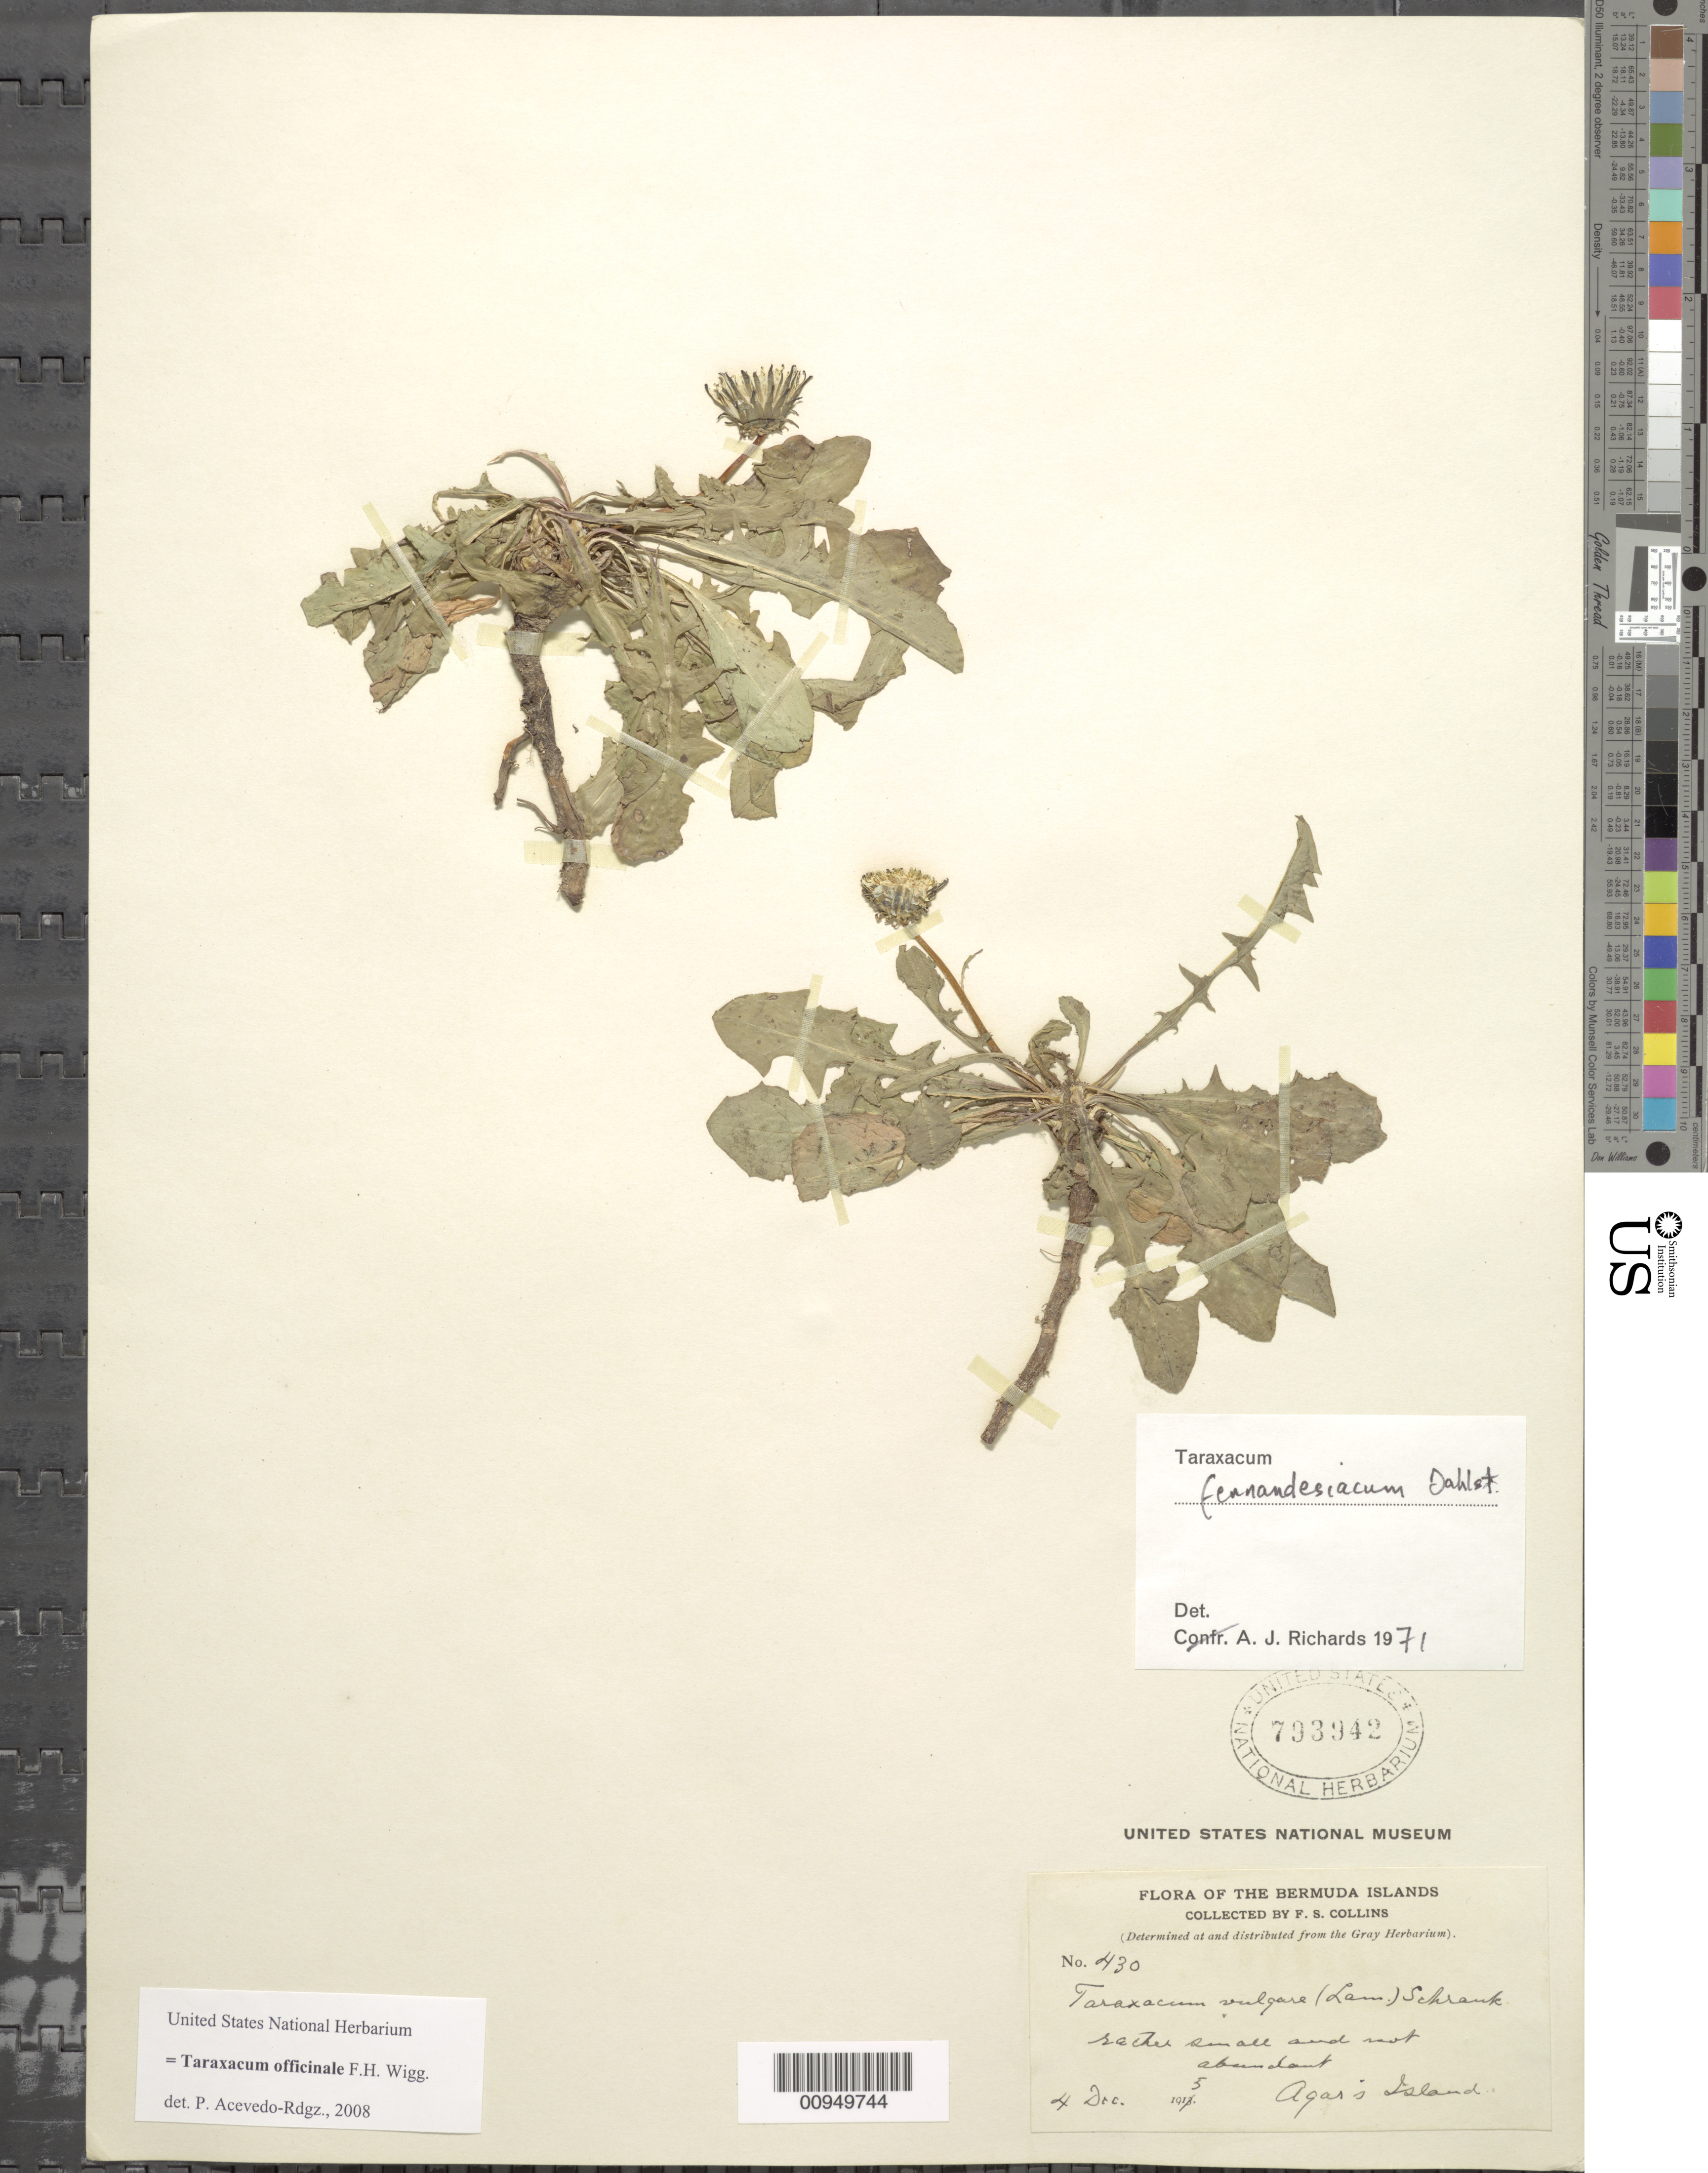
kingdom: Plantae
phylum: Tracheophyta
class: Magnoliopsida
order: Asterales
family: Asteraceae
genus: Taraxacum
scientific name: Taraxacum officinale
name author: G.H. Weber ex F.H. Wigg.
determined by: Acevedo-Rodríguez, P., (BOT), Smithsonian Institution - National Museum of Natural History (UNITED STATES)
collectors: F. Collins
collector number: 430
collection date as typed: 04 Dec 1915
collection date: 1915-12-04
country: Bermuda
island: Agar's Island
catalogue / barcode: US 793942